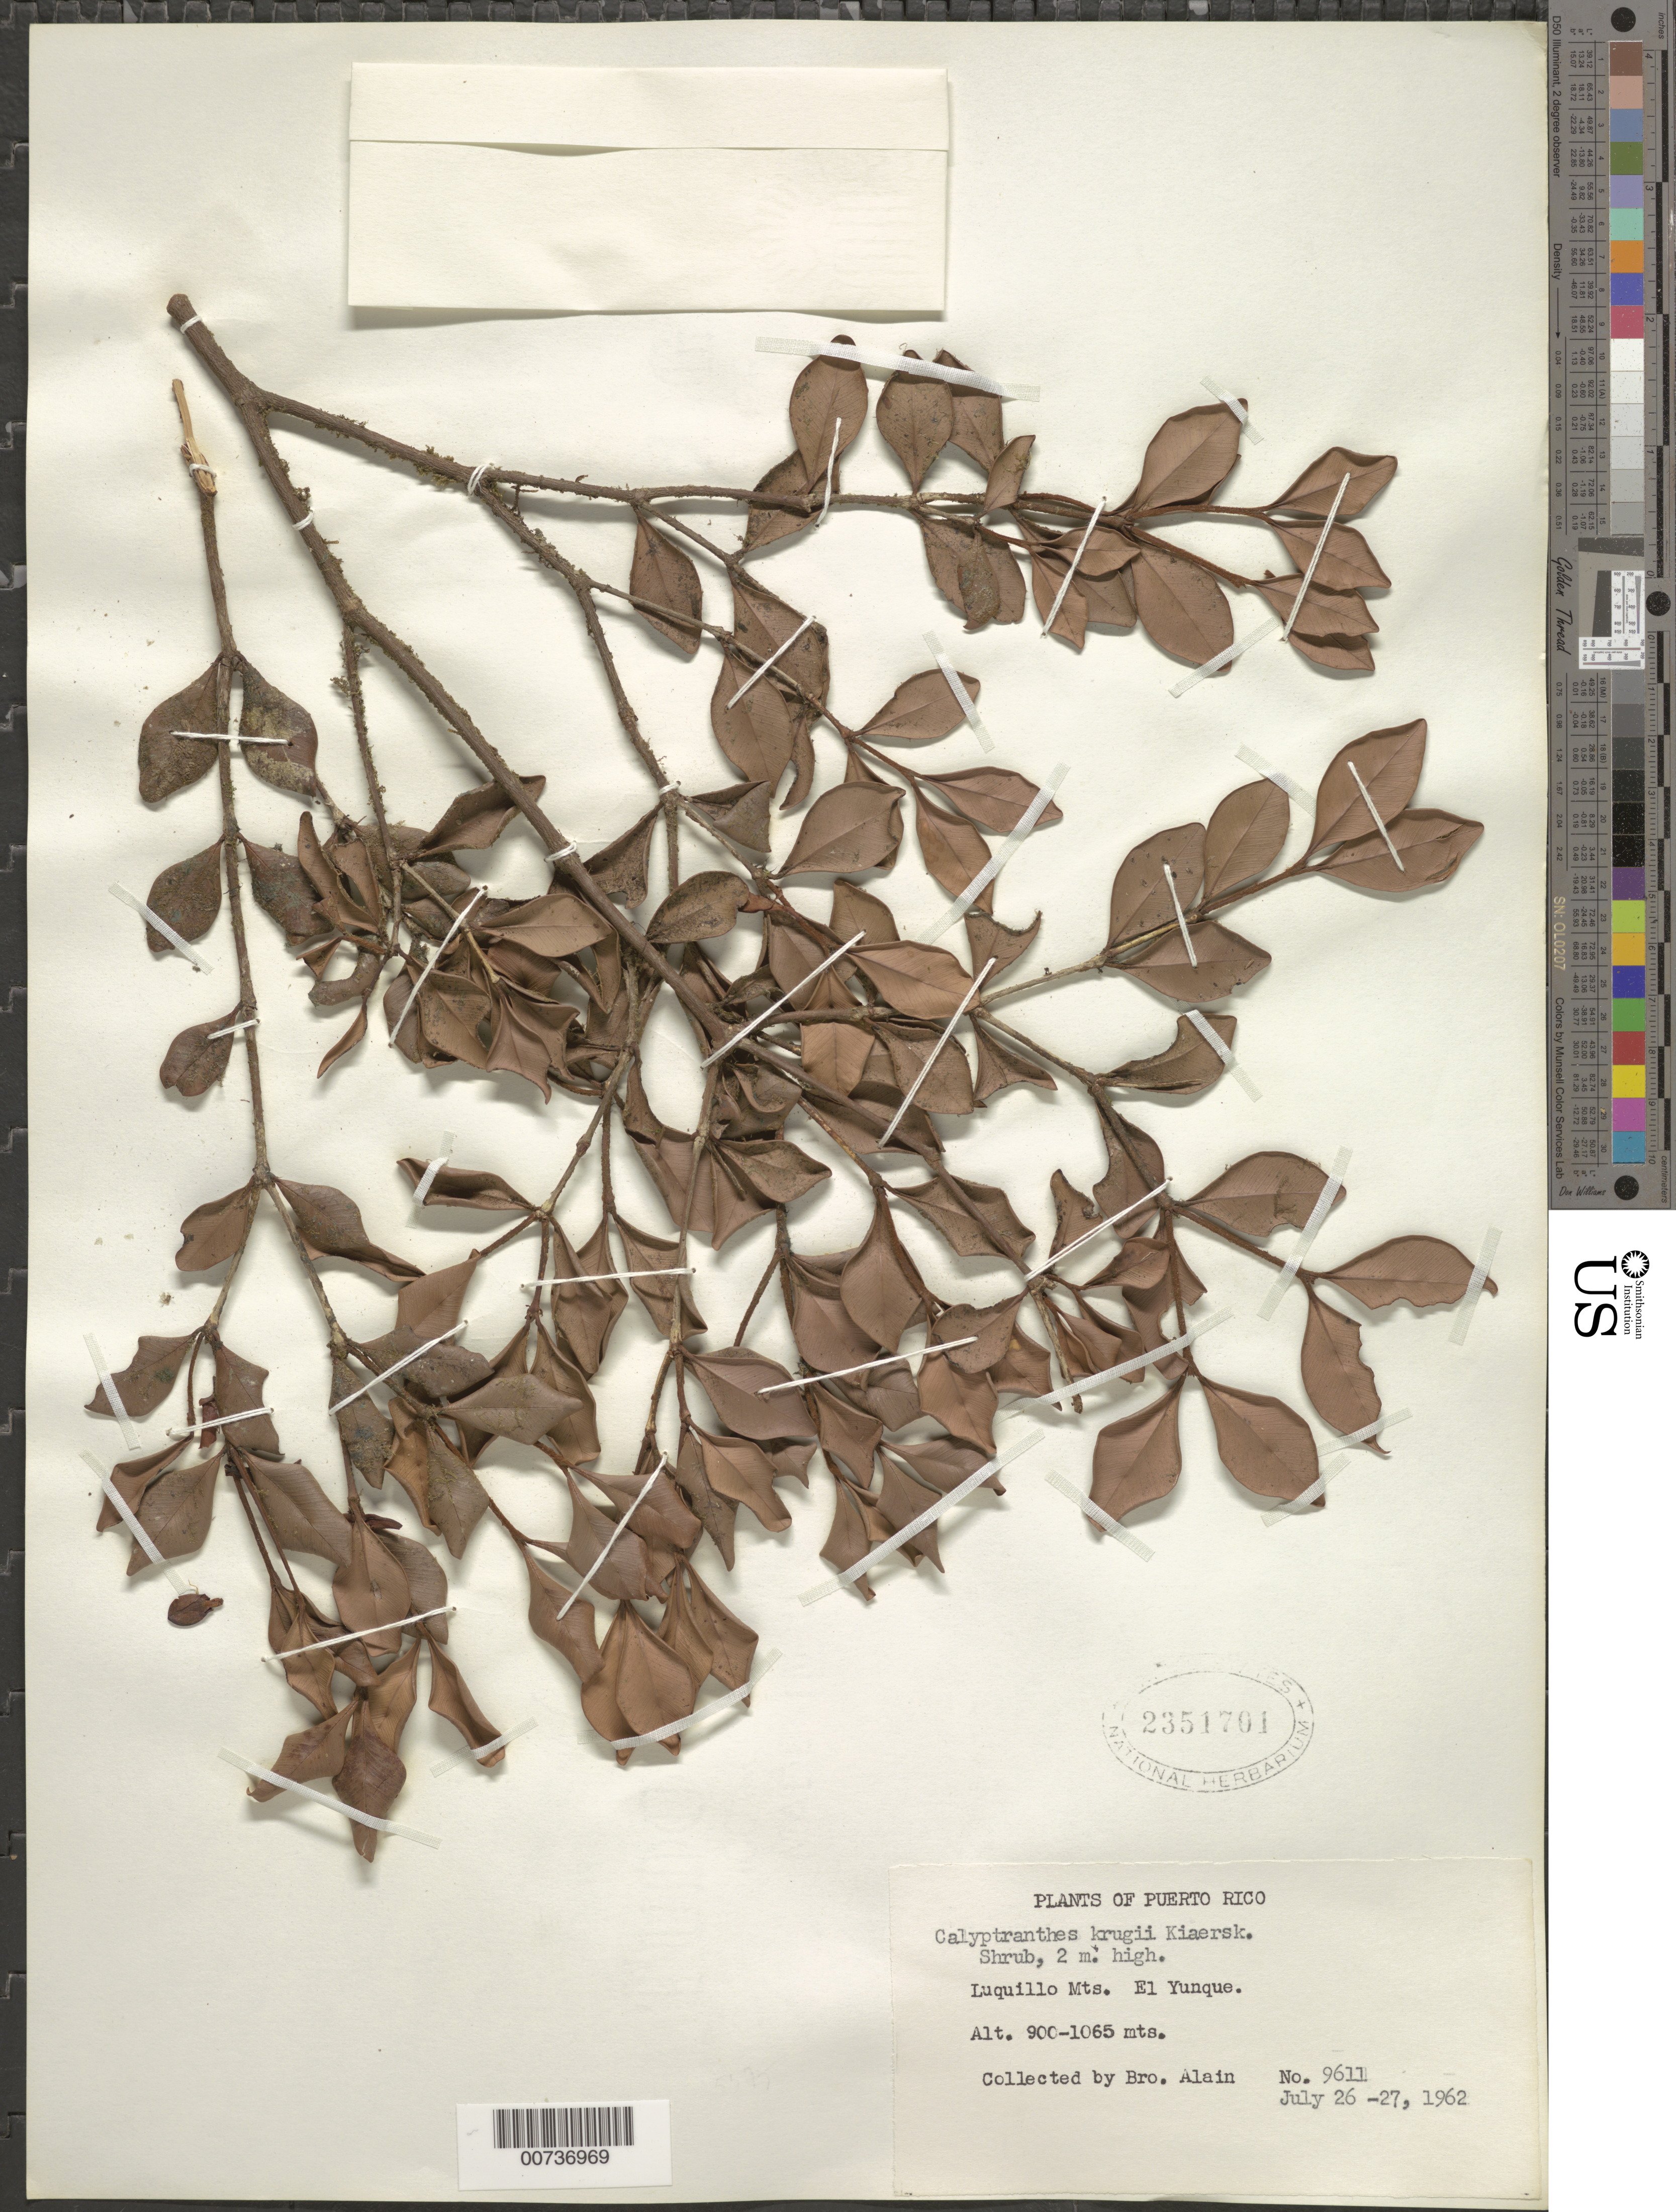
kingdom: Plantae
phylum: Tracheophyta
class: Magnoliopsida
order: Myrtales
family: Myrtaceae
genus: Myrcia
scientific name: Myrcia krugii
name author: (Kiaersk.) E. Lucas & Acev.-Rodr.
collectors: A. H. Liogier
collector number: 9611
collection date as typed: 26 Jul 1962 to 27 Jul 1962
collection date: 1962-07-26/1962-07-27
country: Puerto Rico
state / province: Luquillo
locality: Luquillo Mountains, El Yunque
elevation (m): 900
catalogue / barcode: US 2351701